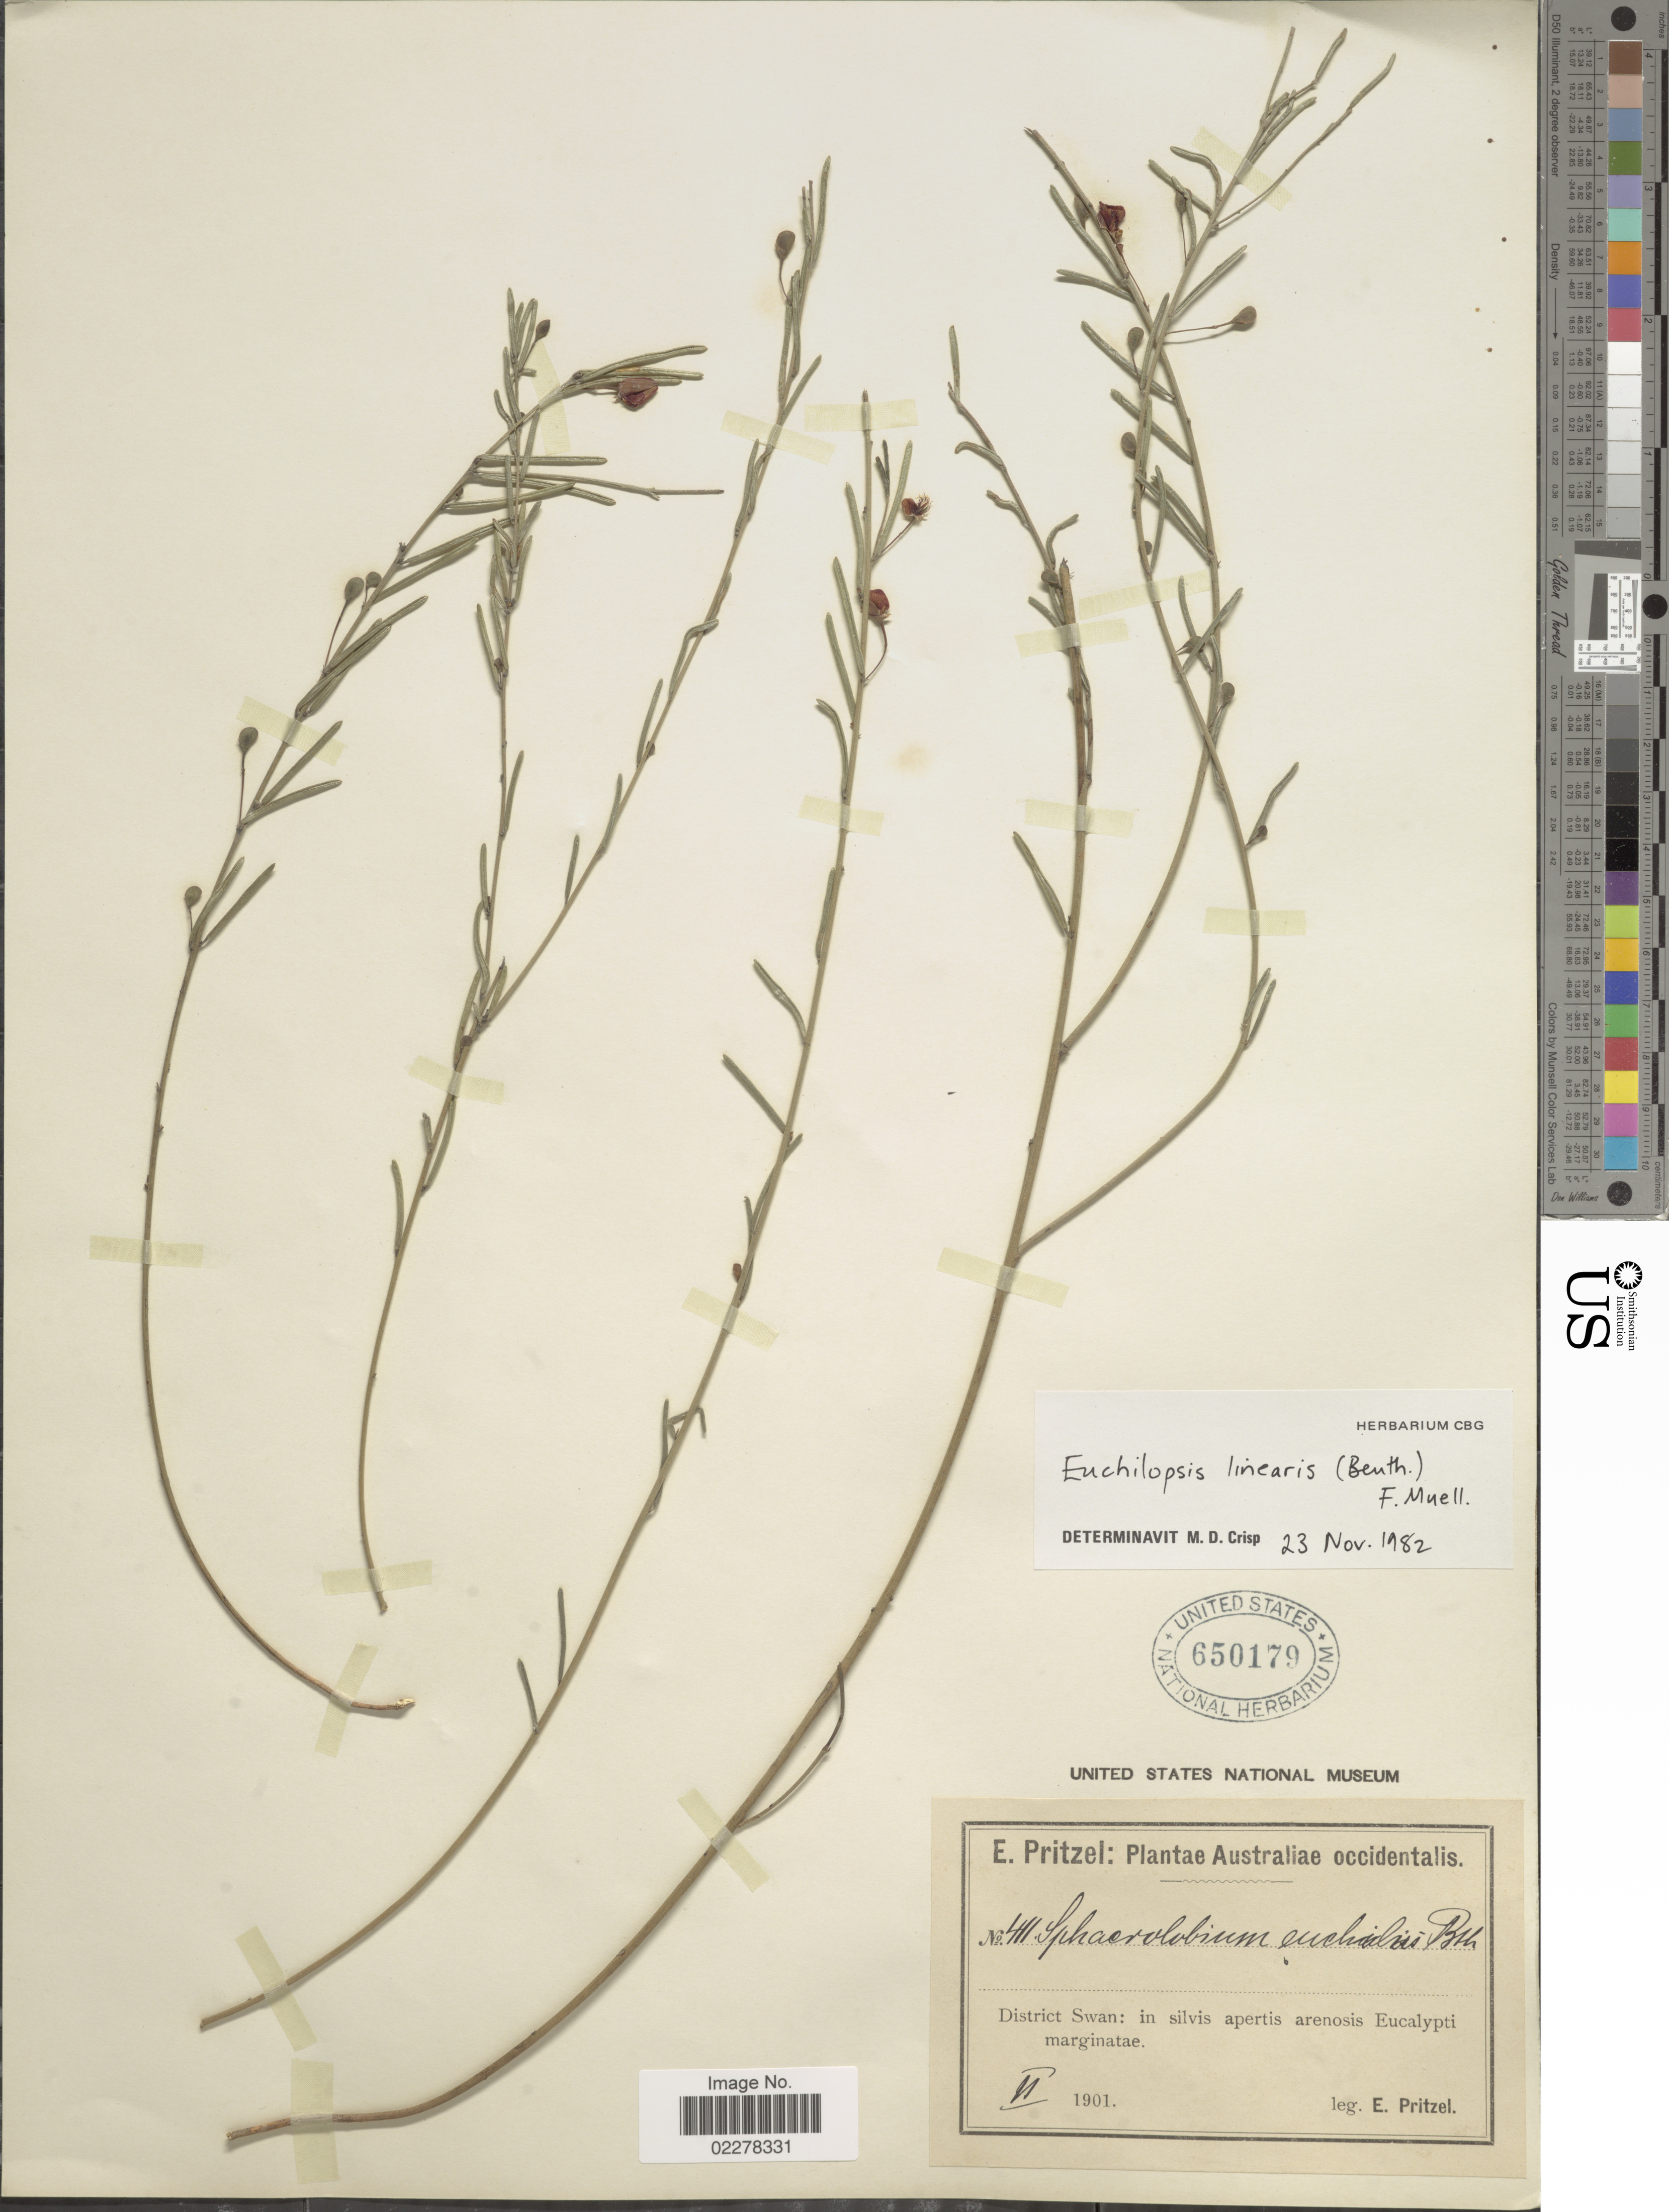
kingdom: Plantae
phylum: Tracheophyta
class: Magnoliopsida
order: Fabales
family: Fabaceae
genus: Euchilopsis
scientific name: Euchilopsis linearis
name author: (Benth.) F. Muell.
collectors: E. G. Pritzel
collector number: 411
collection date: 1901-02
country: Australia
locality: Autraliae occidentalis. District Swan.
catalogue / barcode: US 650179